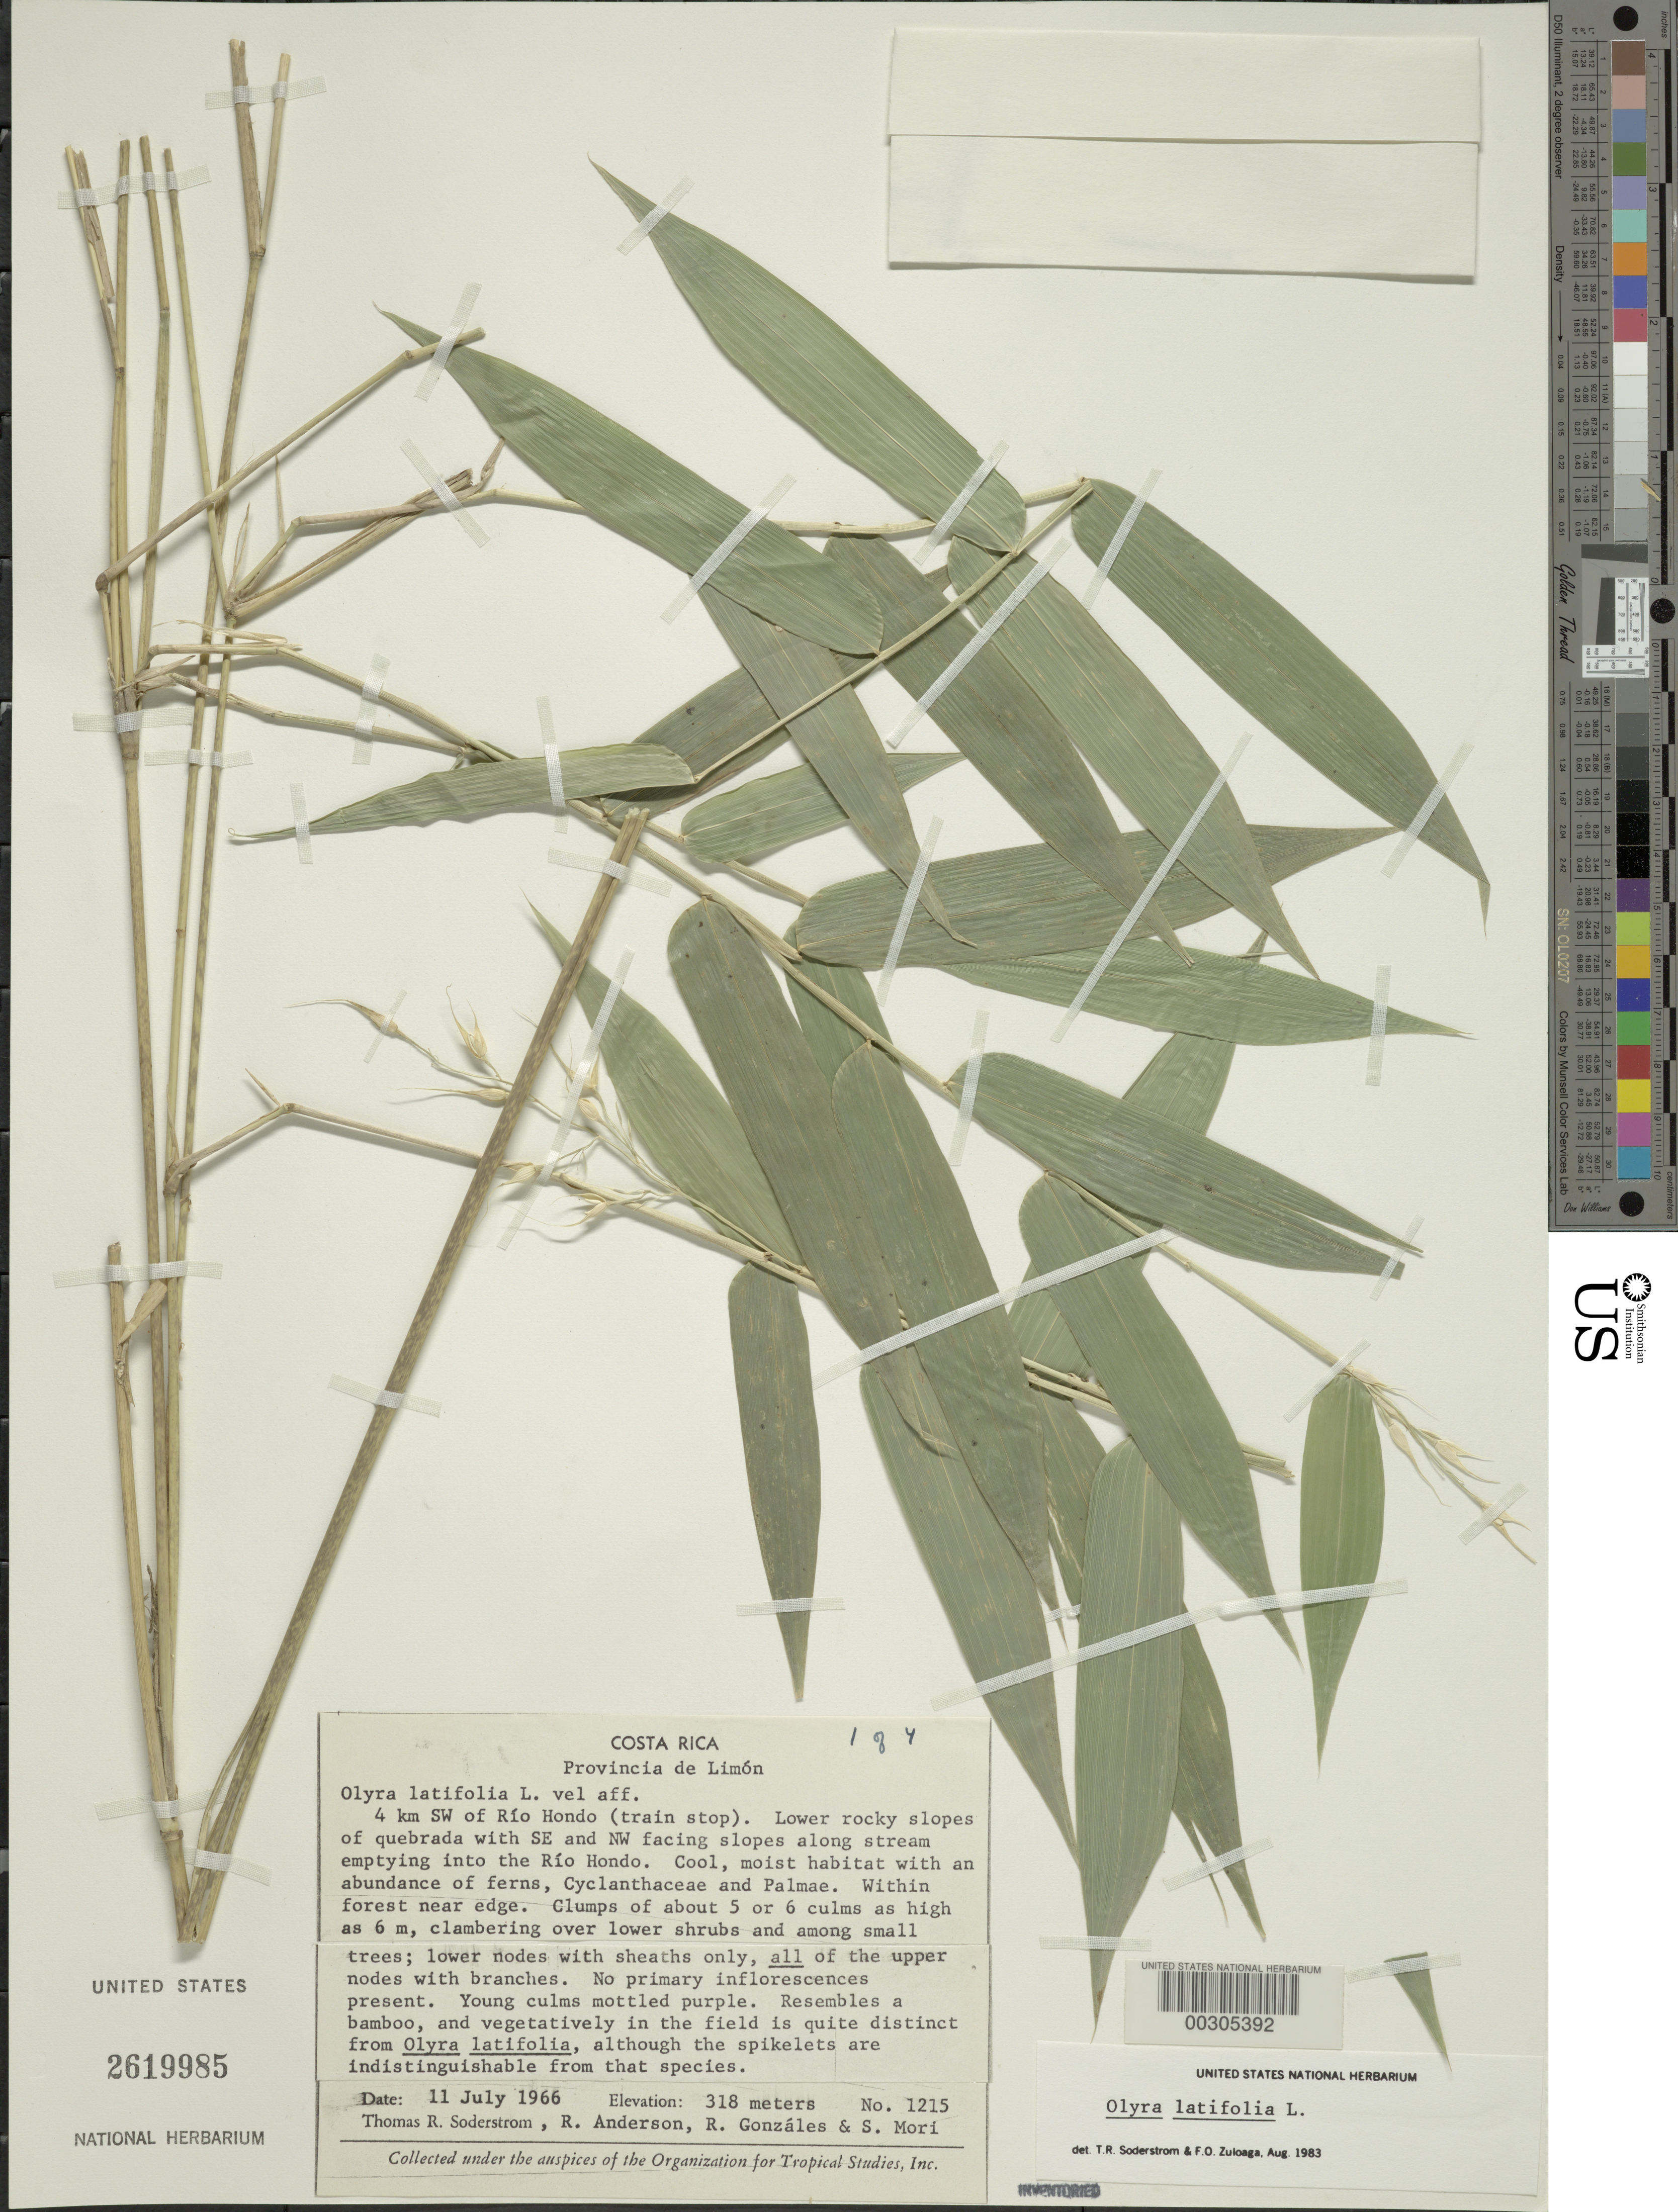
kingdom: Plantae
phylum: Tracheophyta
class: Liliopsida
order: Poales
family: Poaceae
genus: Olyra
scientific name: Olyra latifolia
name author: L.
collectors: T. R. Soderstrom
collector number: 1215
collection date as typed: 11 Jul 1966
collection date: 1966-07-11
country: Costa Rica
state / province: Limón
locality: Rio hondo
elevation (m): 318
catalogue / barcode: US 2619985